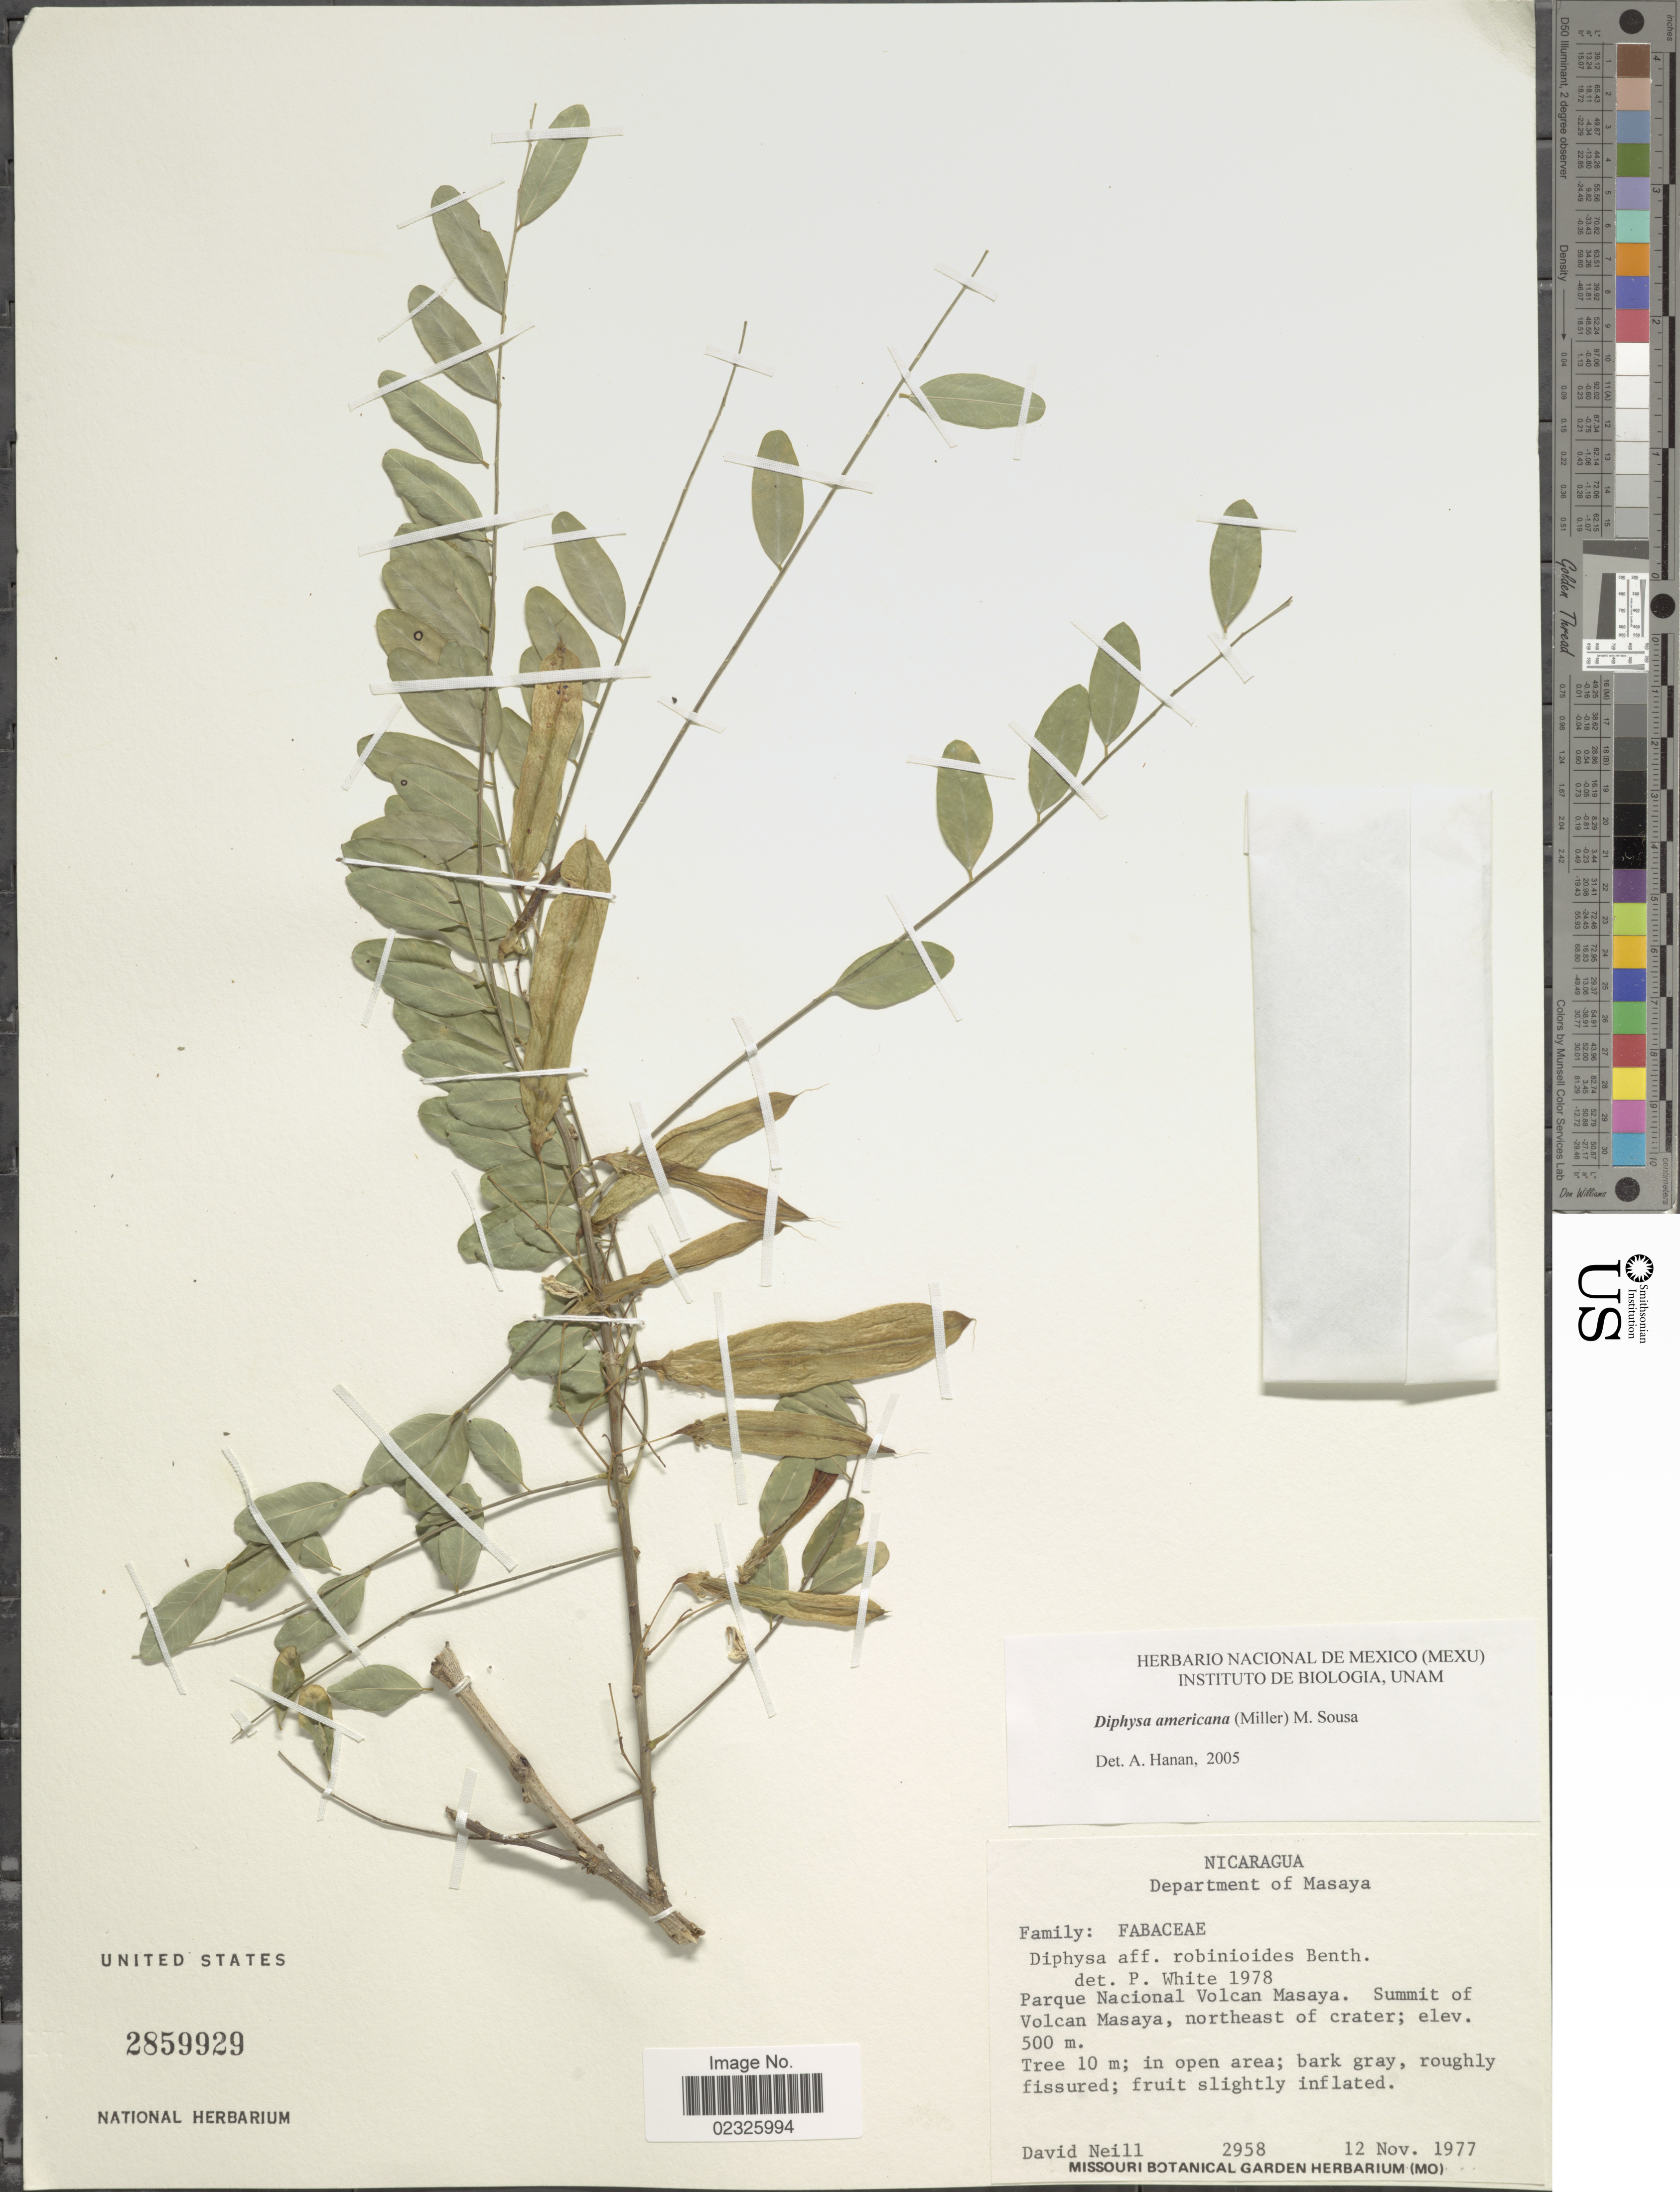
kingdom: Plantae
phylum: Tracheophyta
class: Magnoliopsida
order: Fabales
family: Fabaceae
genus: Diphysa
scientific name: Diphysa americana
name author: (Mill.) M. Sousa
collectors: D. Neill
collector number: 2958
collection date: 1977-11-12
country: Nicaragua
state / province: Masaya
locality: Parque Nacional Volcan Masaya, summit of Volcan Masaya, northeast of crater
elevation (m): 500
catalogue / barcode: US 2859929